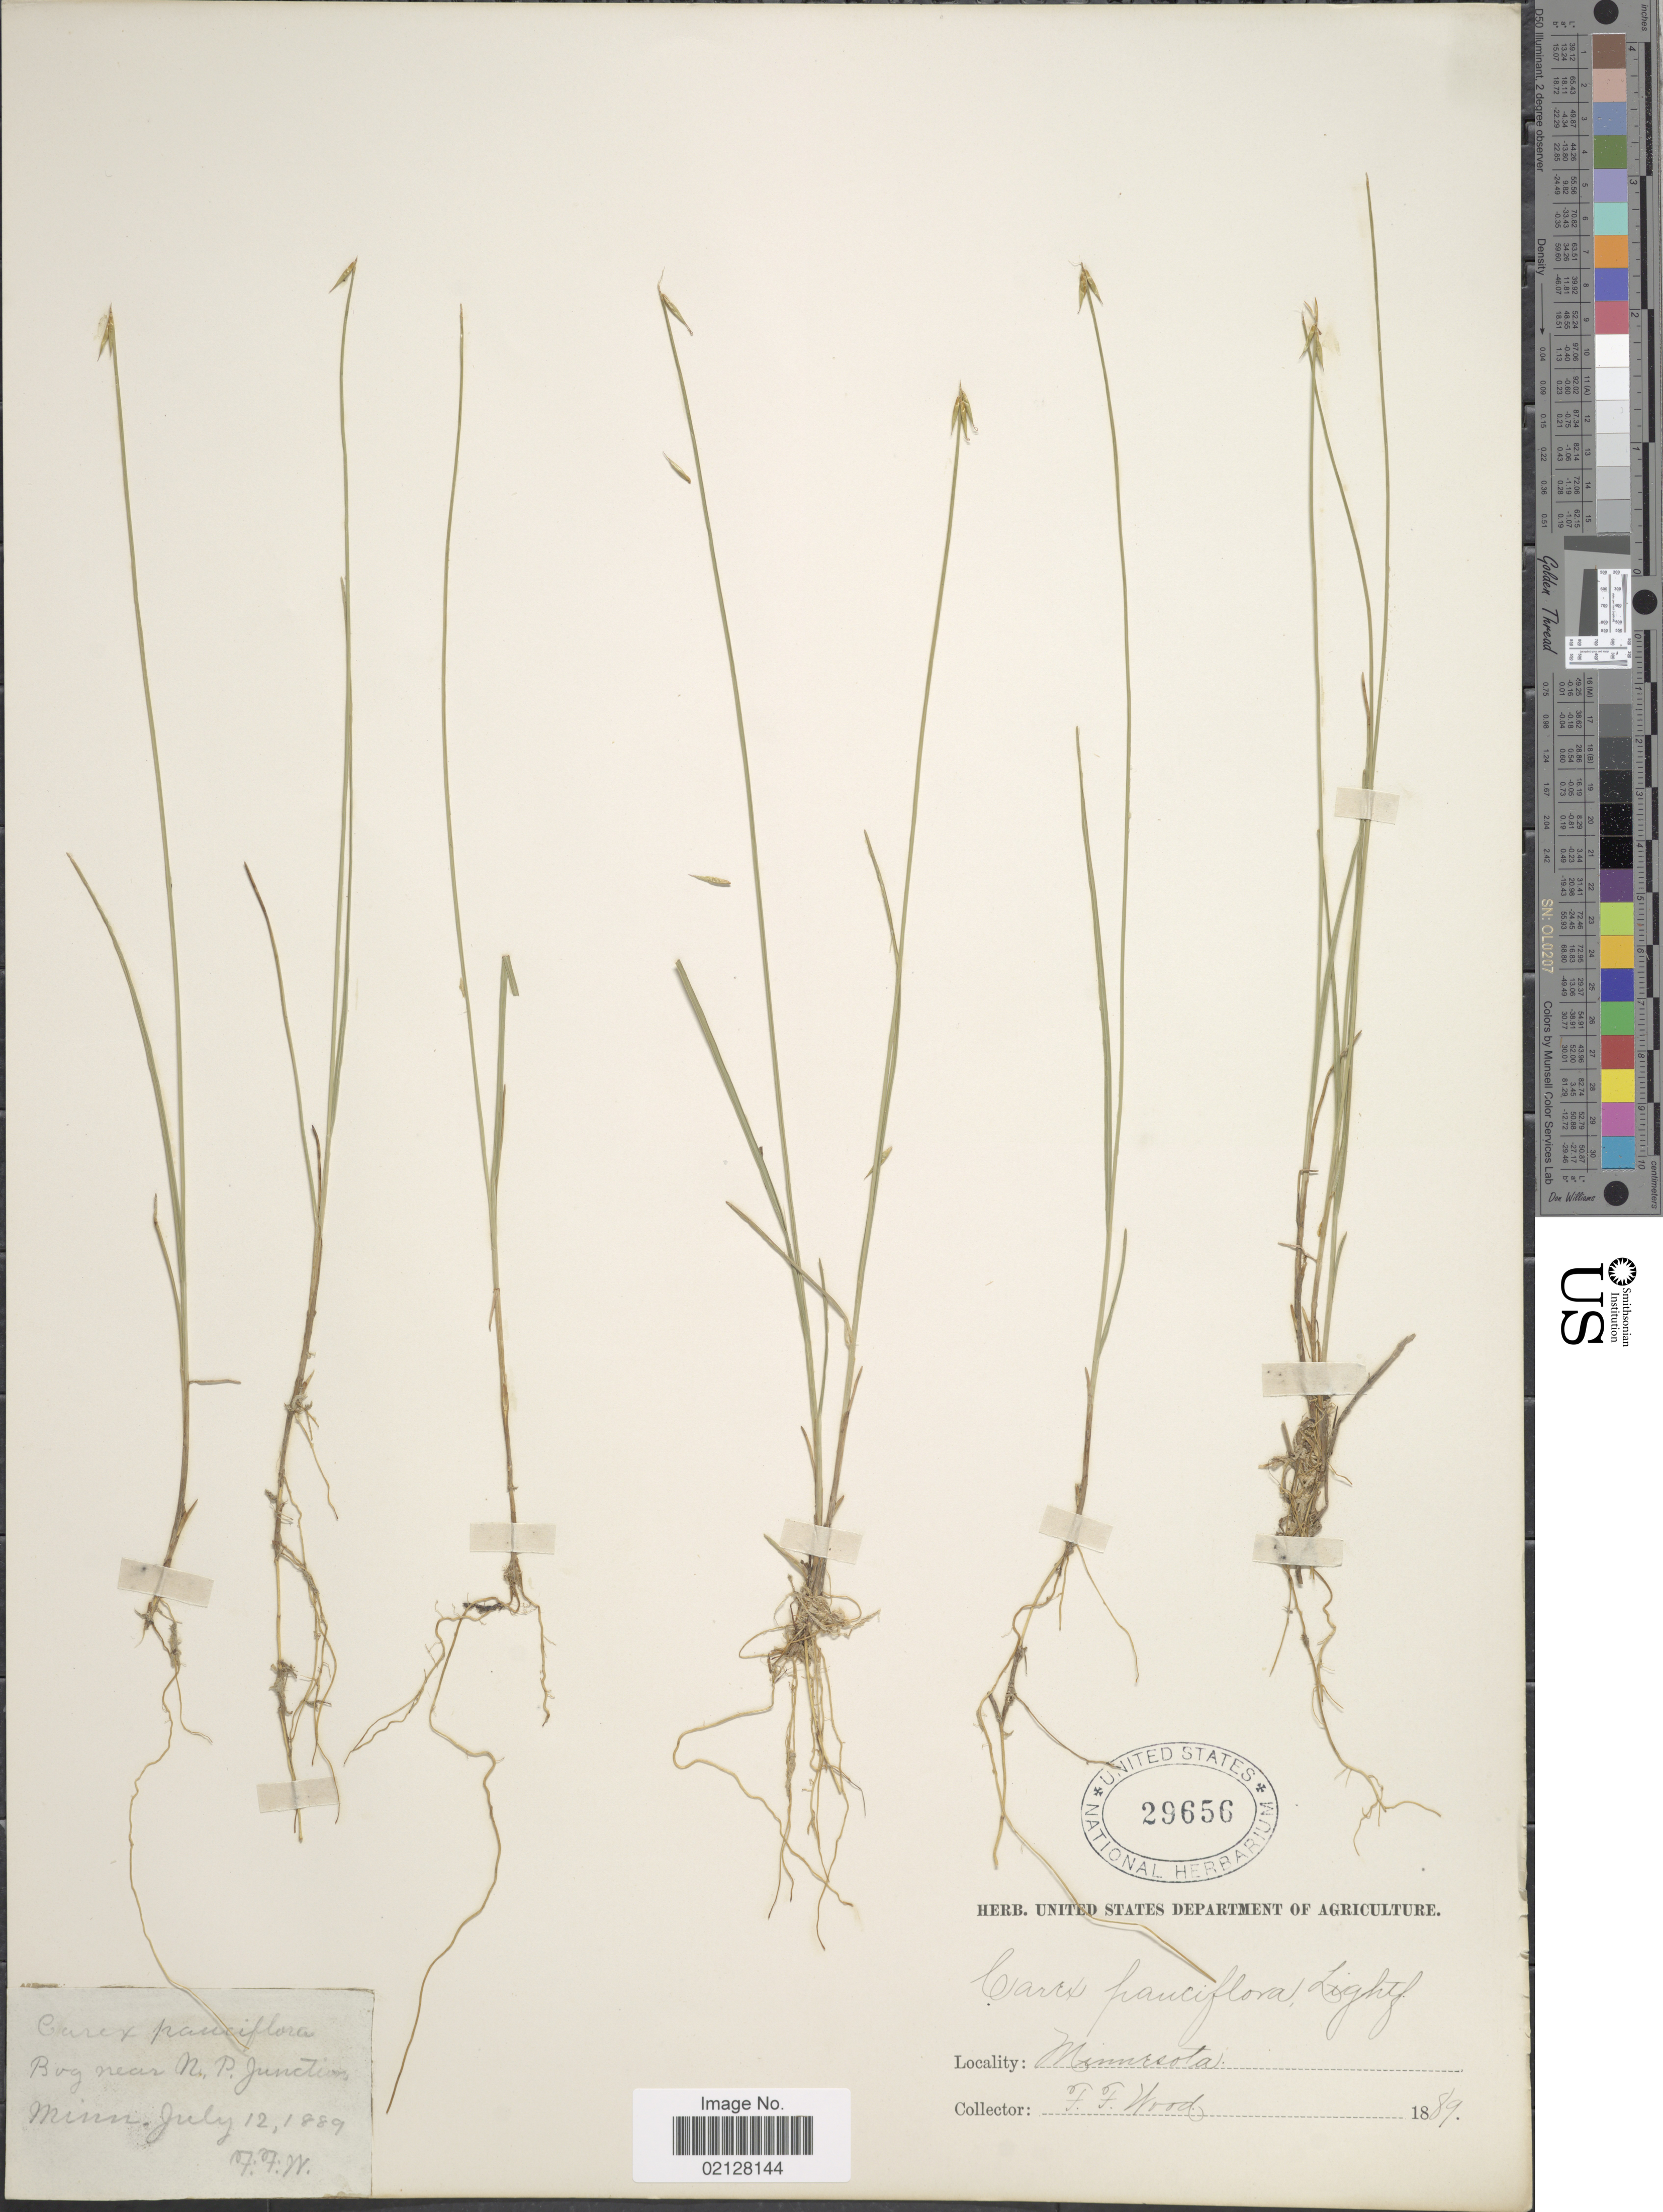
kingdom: Plantae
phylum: Tracheophyta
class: Liliopsida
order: Poales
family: Cyperaceae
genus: Carex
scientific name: Carex pauciflora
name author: Lightf.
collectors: F. Wood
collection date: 1889-07-12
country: United States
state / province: Minnesota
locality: Bog near N. P. Junction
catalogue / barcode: US 29656